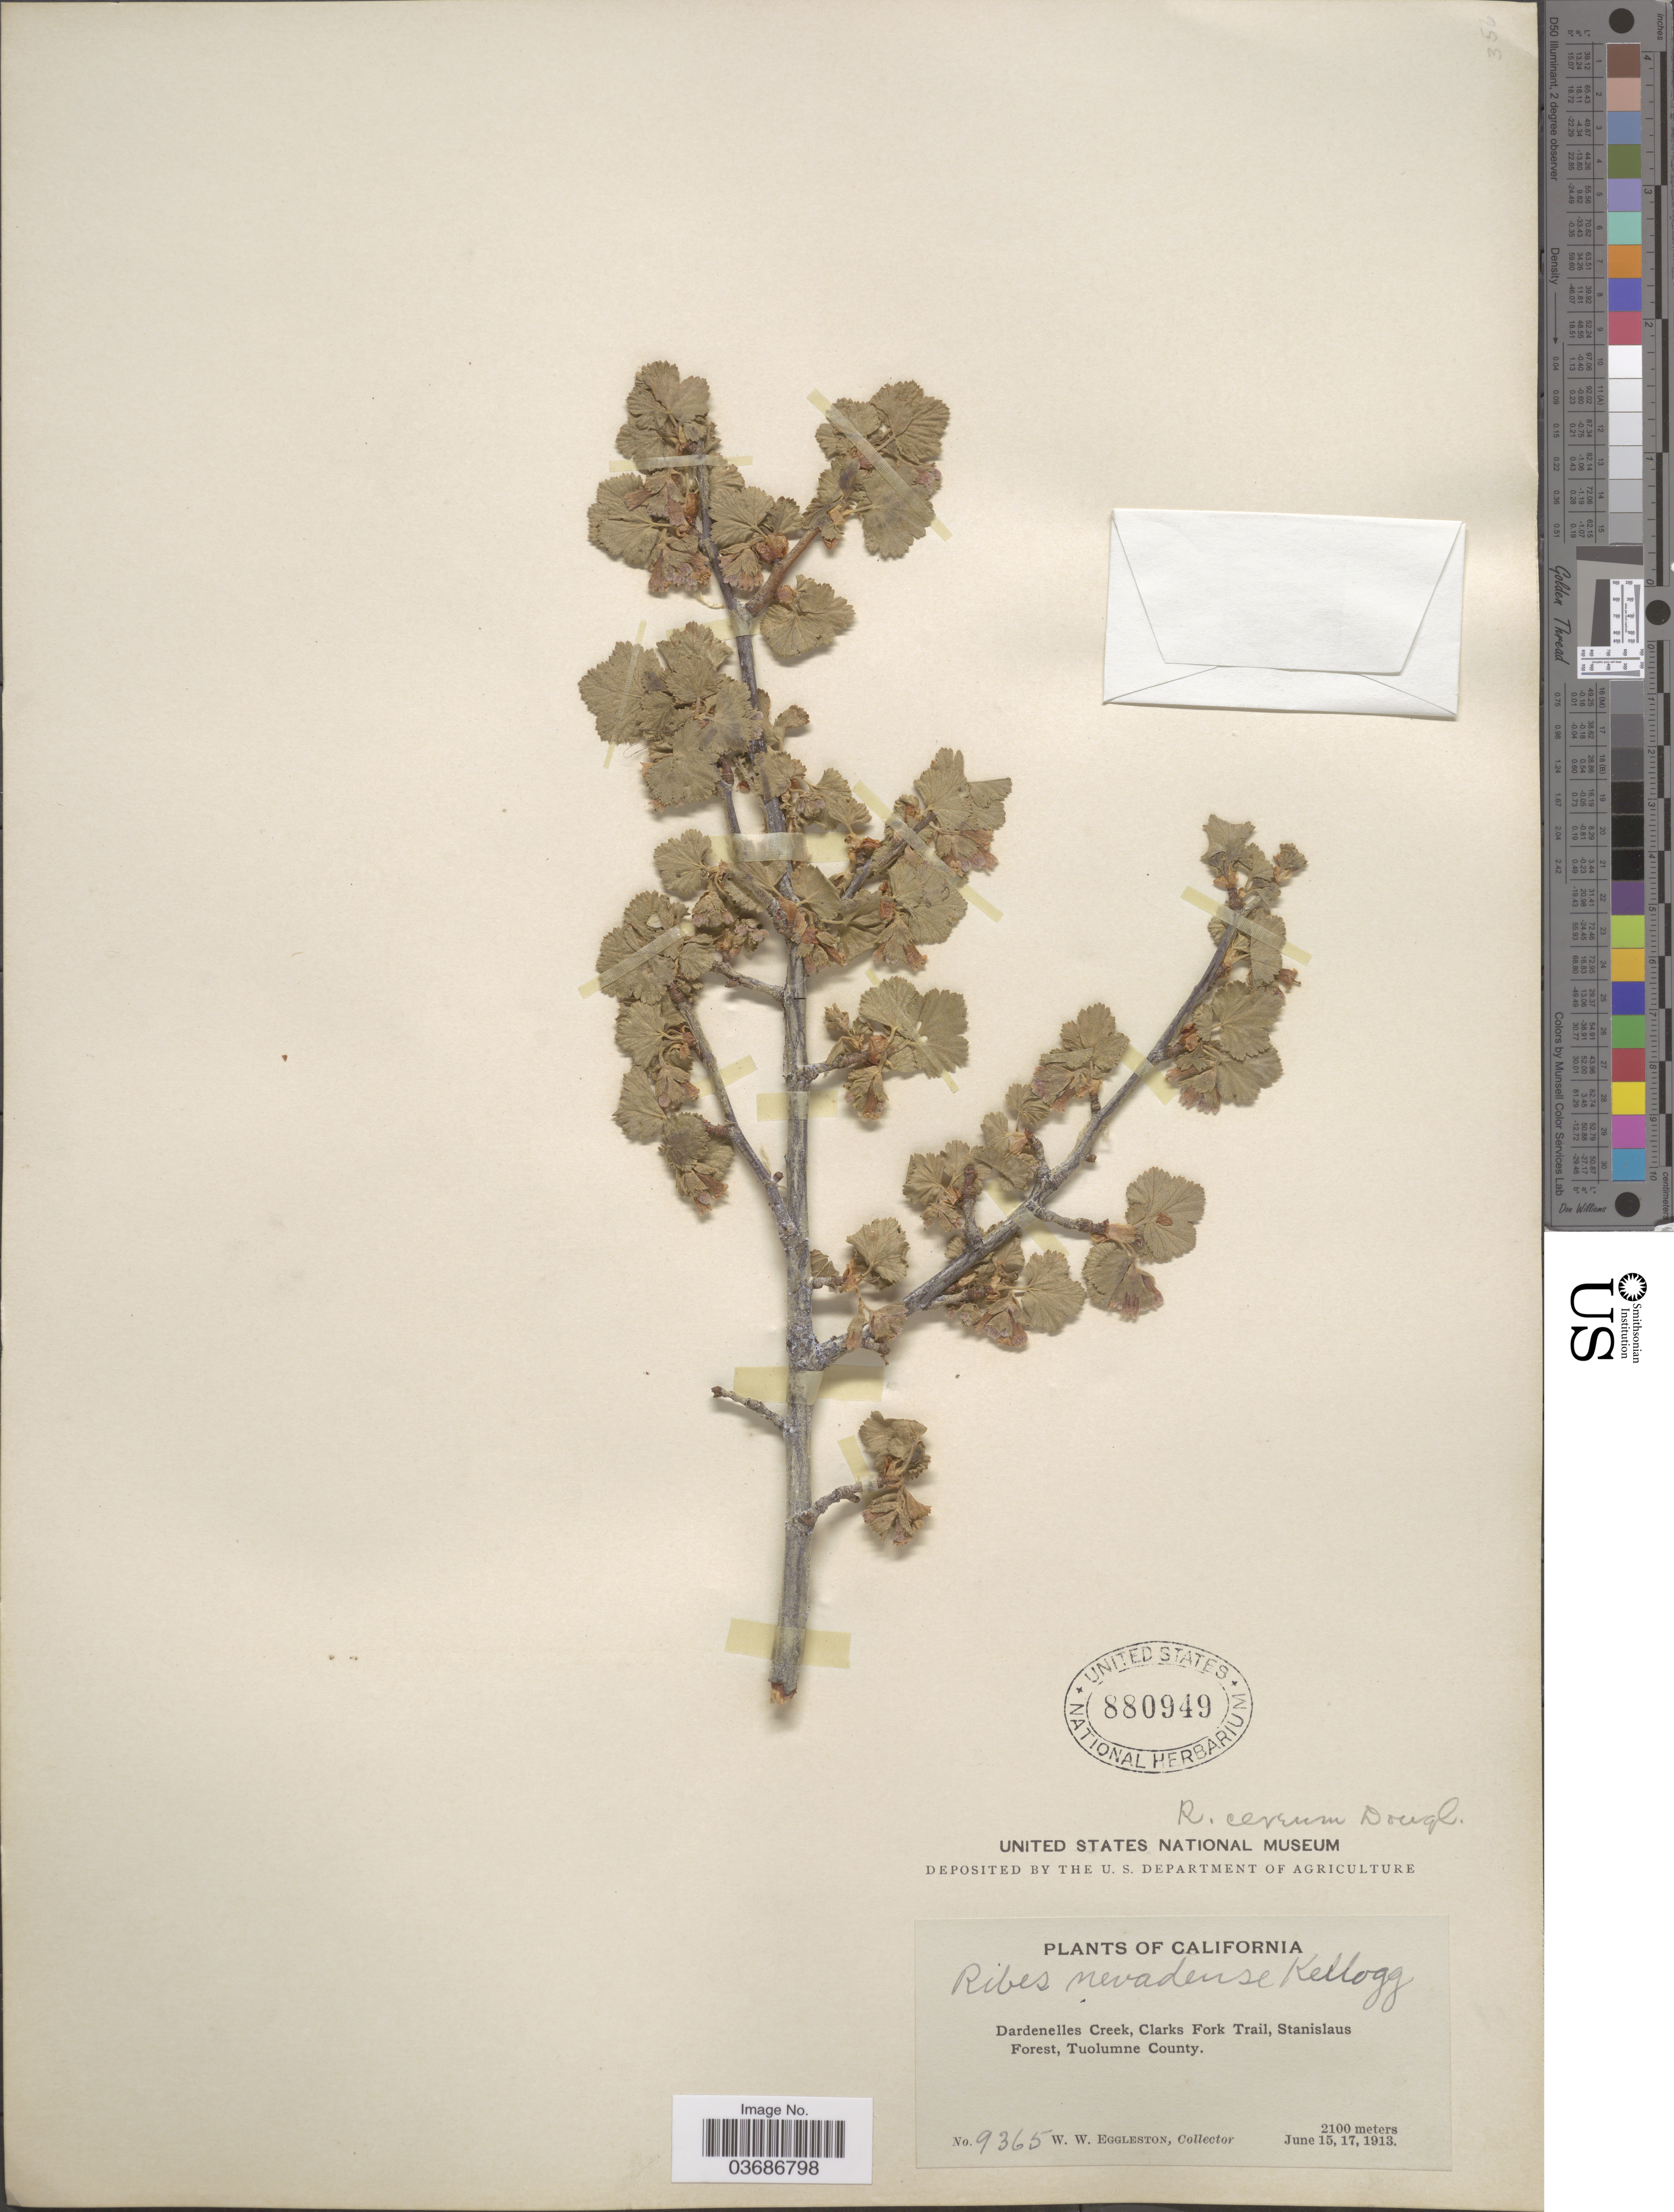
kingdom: Plantae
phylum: Tracheophyta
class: Magnoliopsida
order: Saxifragales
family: Grossulariaceae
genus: Ribes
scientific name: Ribes cereum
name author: Douglas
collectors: W. W. Eggleston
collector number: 9365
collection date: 1913-06-15/1913-06-17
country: United States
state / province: California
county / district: Tuolumne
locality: Dardenelles Creek, Clarks Fork Trail, Stanislaus Forest, Tuolumne County.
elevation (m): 2100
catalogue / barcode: US 880949